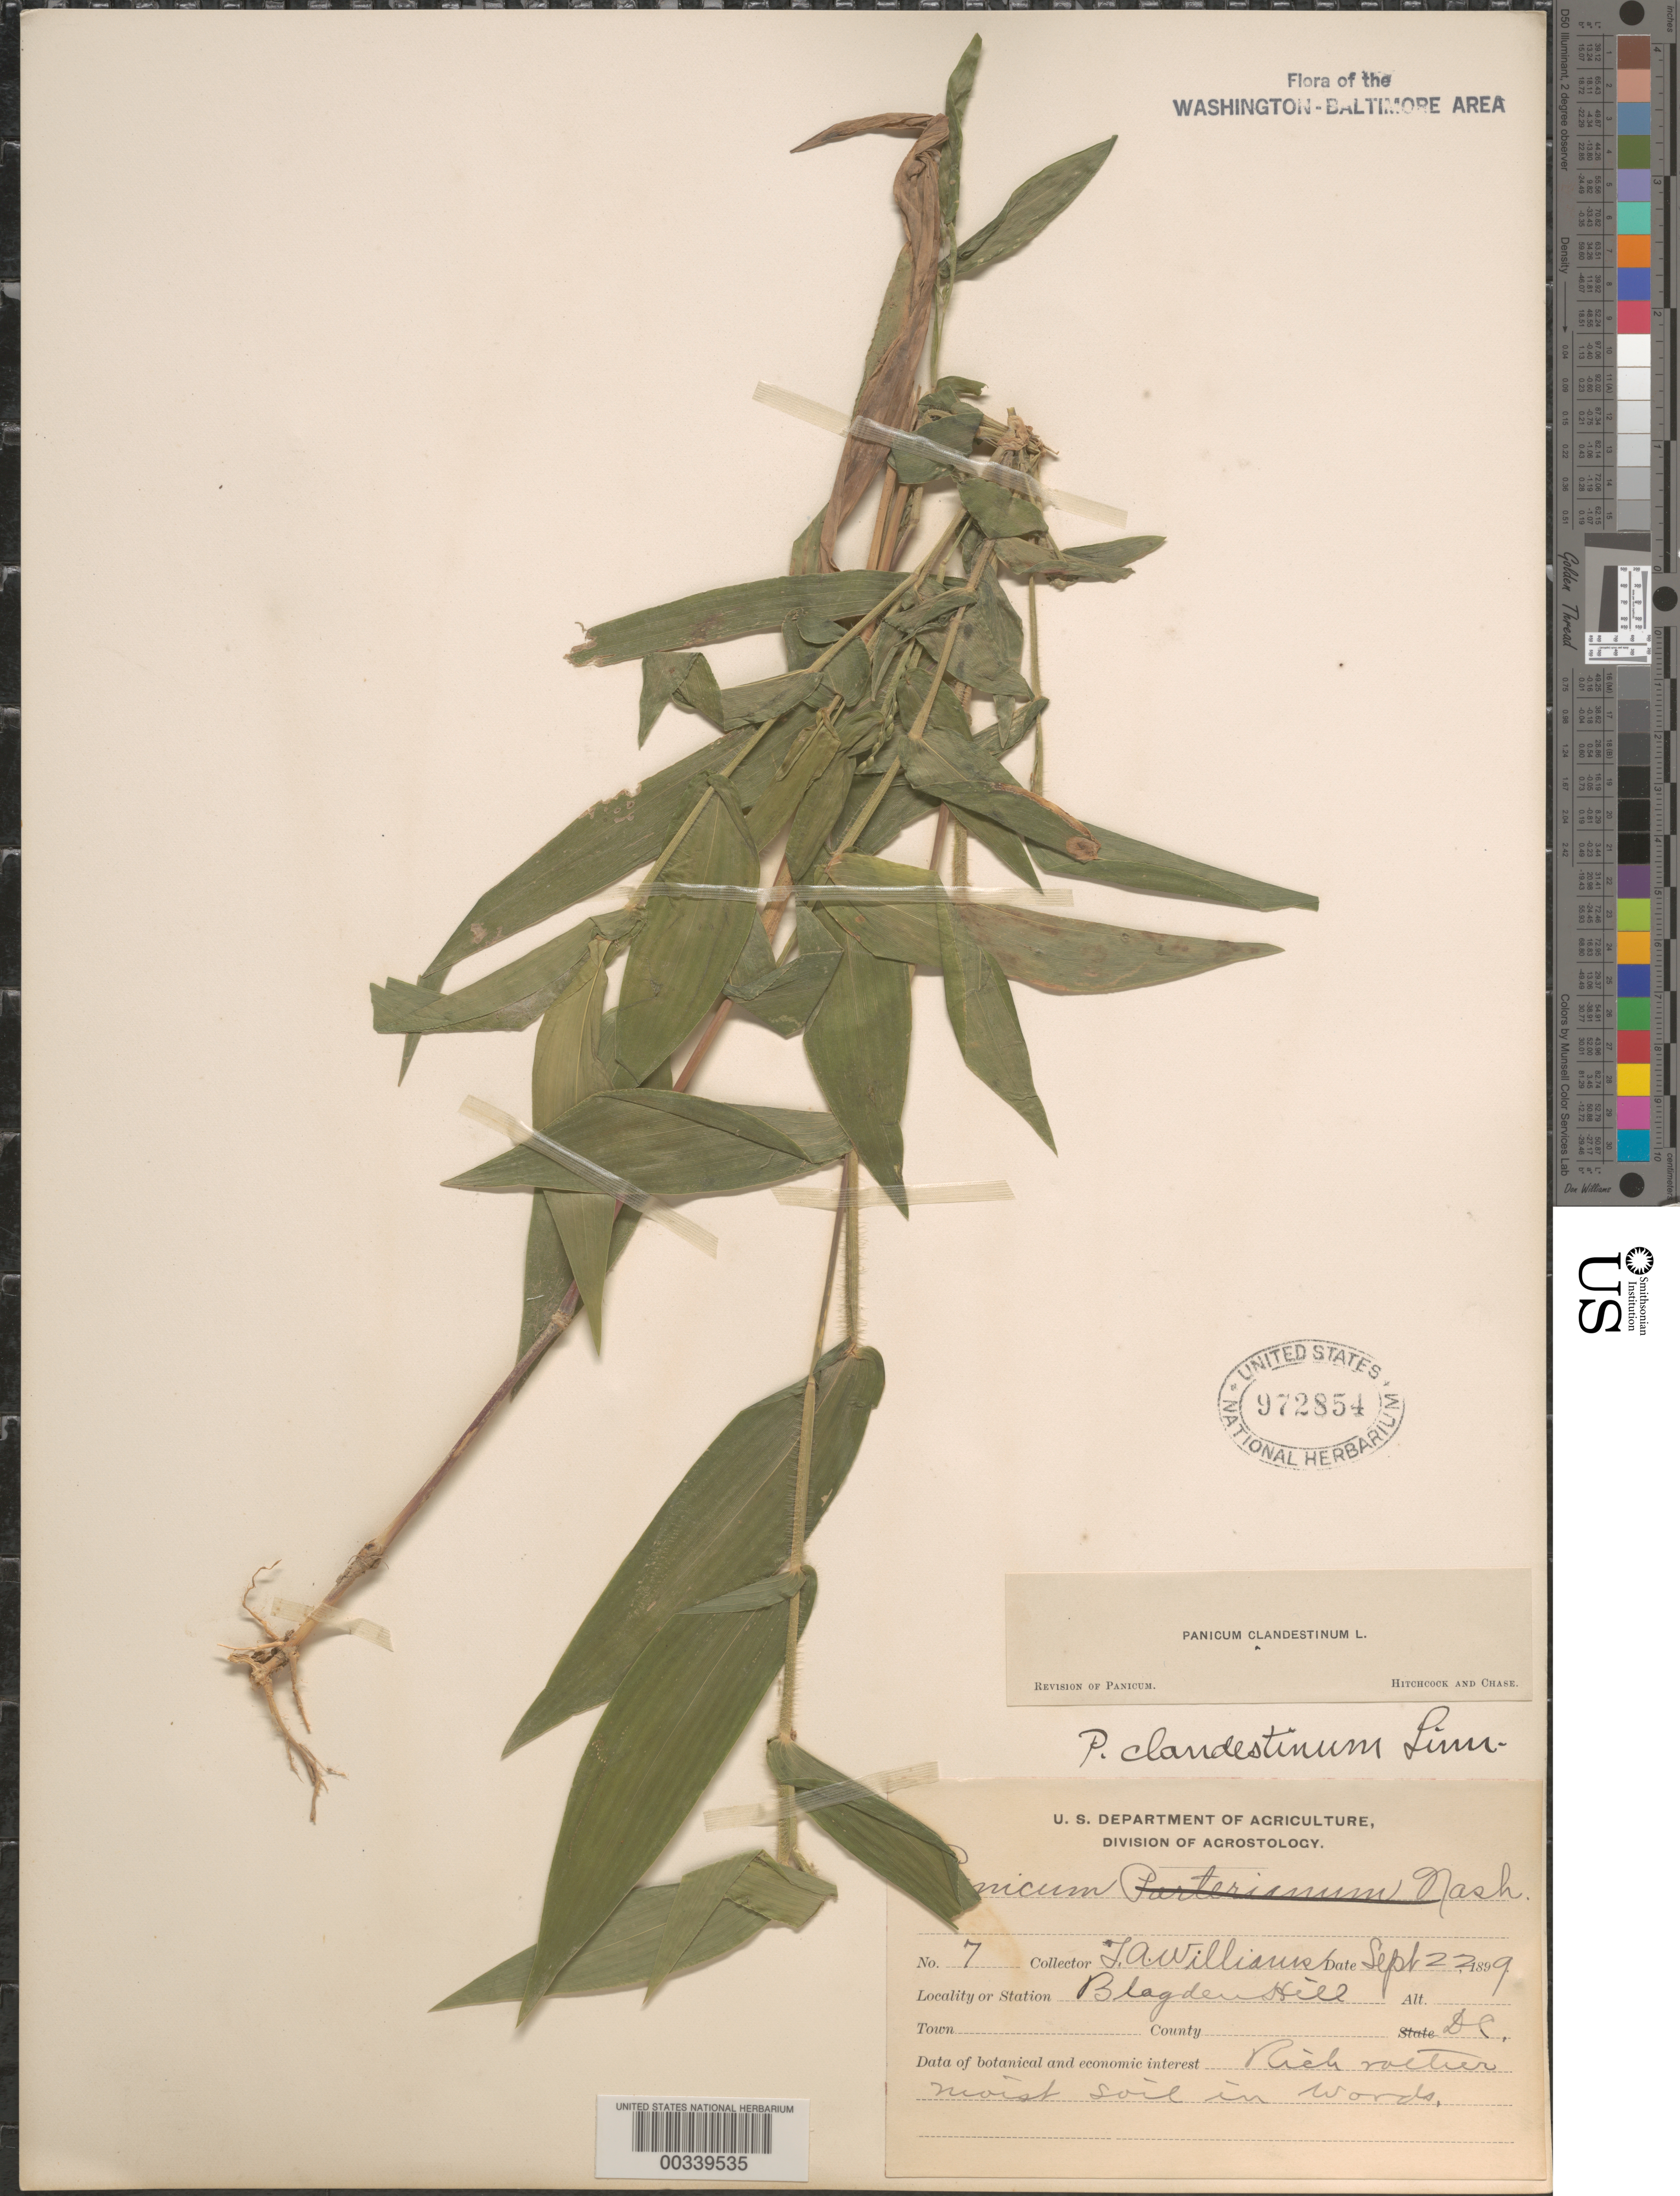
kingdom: Plantae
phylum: Tracheophyta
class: Liliopsida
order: Poales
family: Poaceae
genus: Dichanthelium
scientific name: Dichanthelium clandestinum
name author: (L.) Gould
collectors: T. A. Williams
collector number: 7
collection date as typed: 22 Sep 1899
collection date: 1899-09-22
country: United States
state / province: District of Columbia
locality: Blagden Hill Rock Creek Park and Vicinity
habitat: Rich rotten moist soil in woods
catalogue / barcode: US 972854